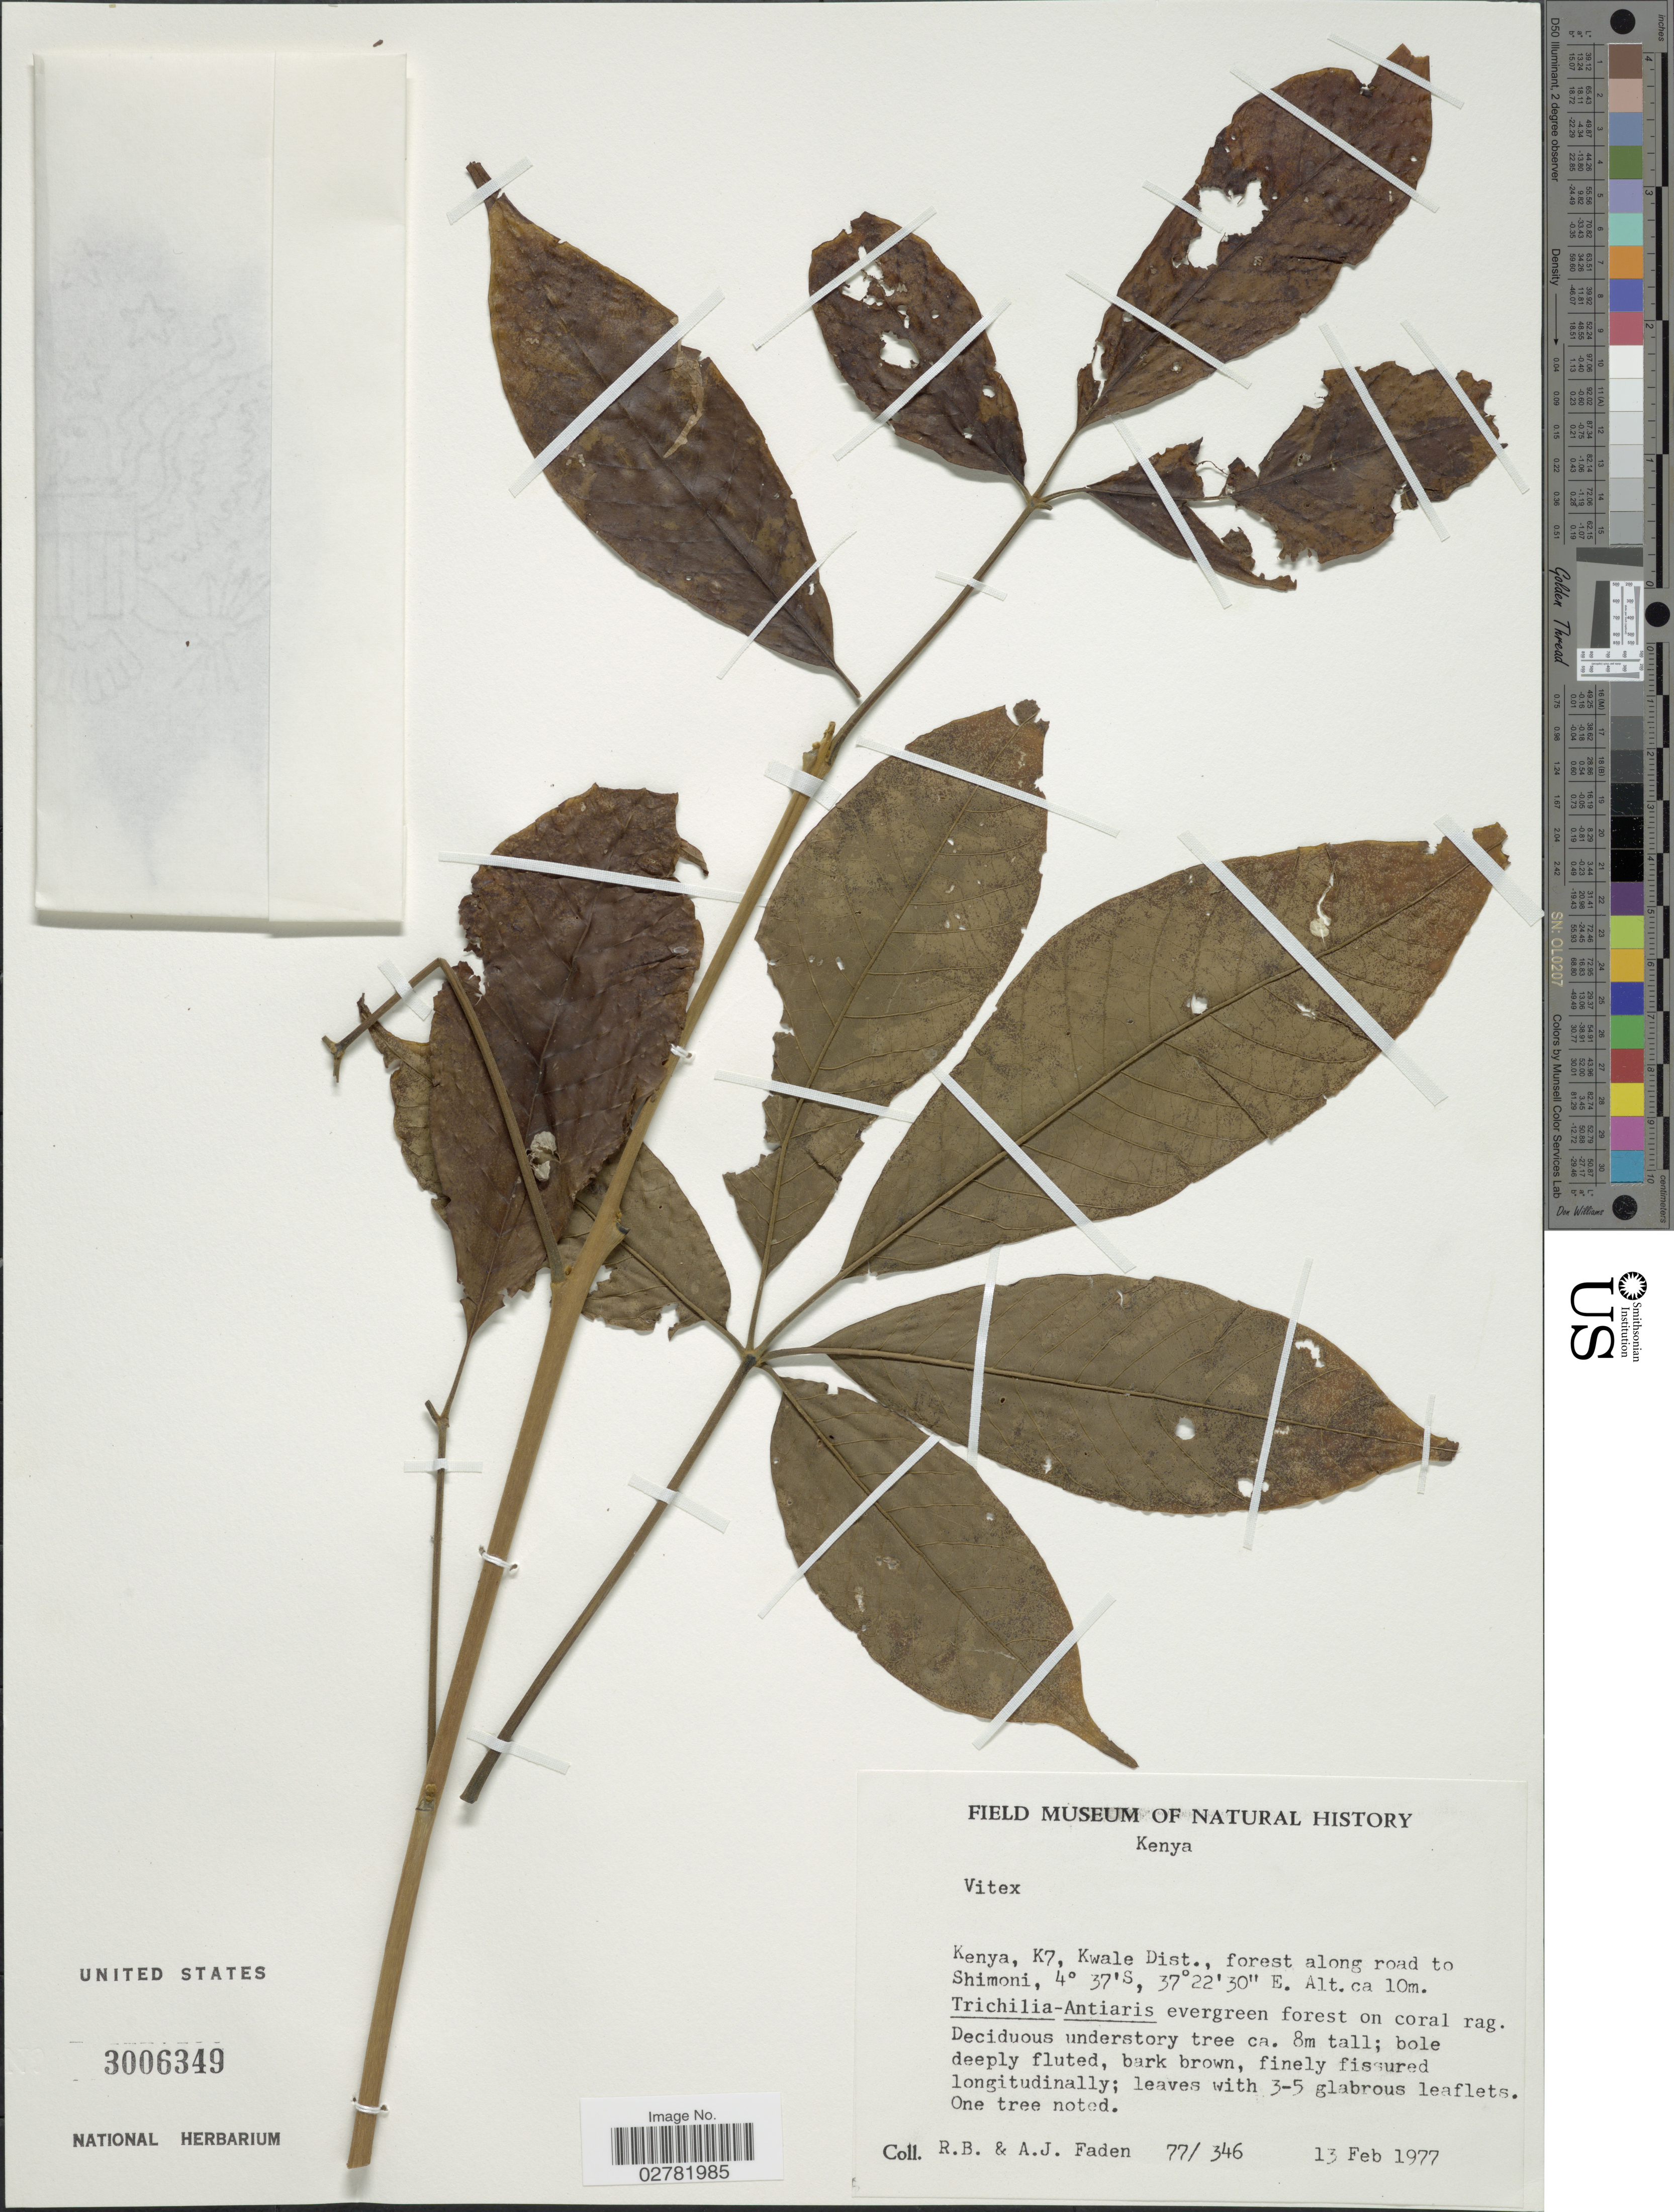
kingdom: Plantae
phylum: Tracheophyta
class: Magnoliopsida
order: Lamiales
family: Lamiaceae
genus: Vitex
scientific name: Vitex sp.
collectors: R. B. Faden & A. J. Faden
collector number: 77/346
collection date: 1977-02-13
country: Kenya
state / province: Kwale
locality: K7, Kwale Dist., forest along road to Shimoni.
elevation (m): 10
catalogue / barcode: US 3006349